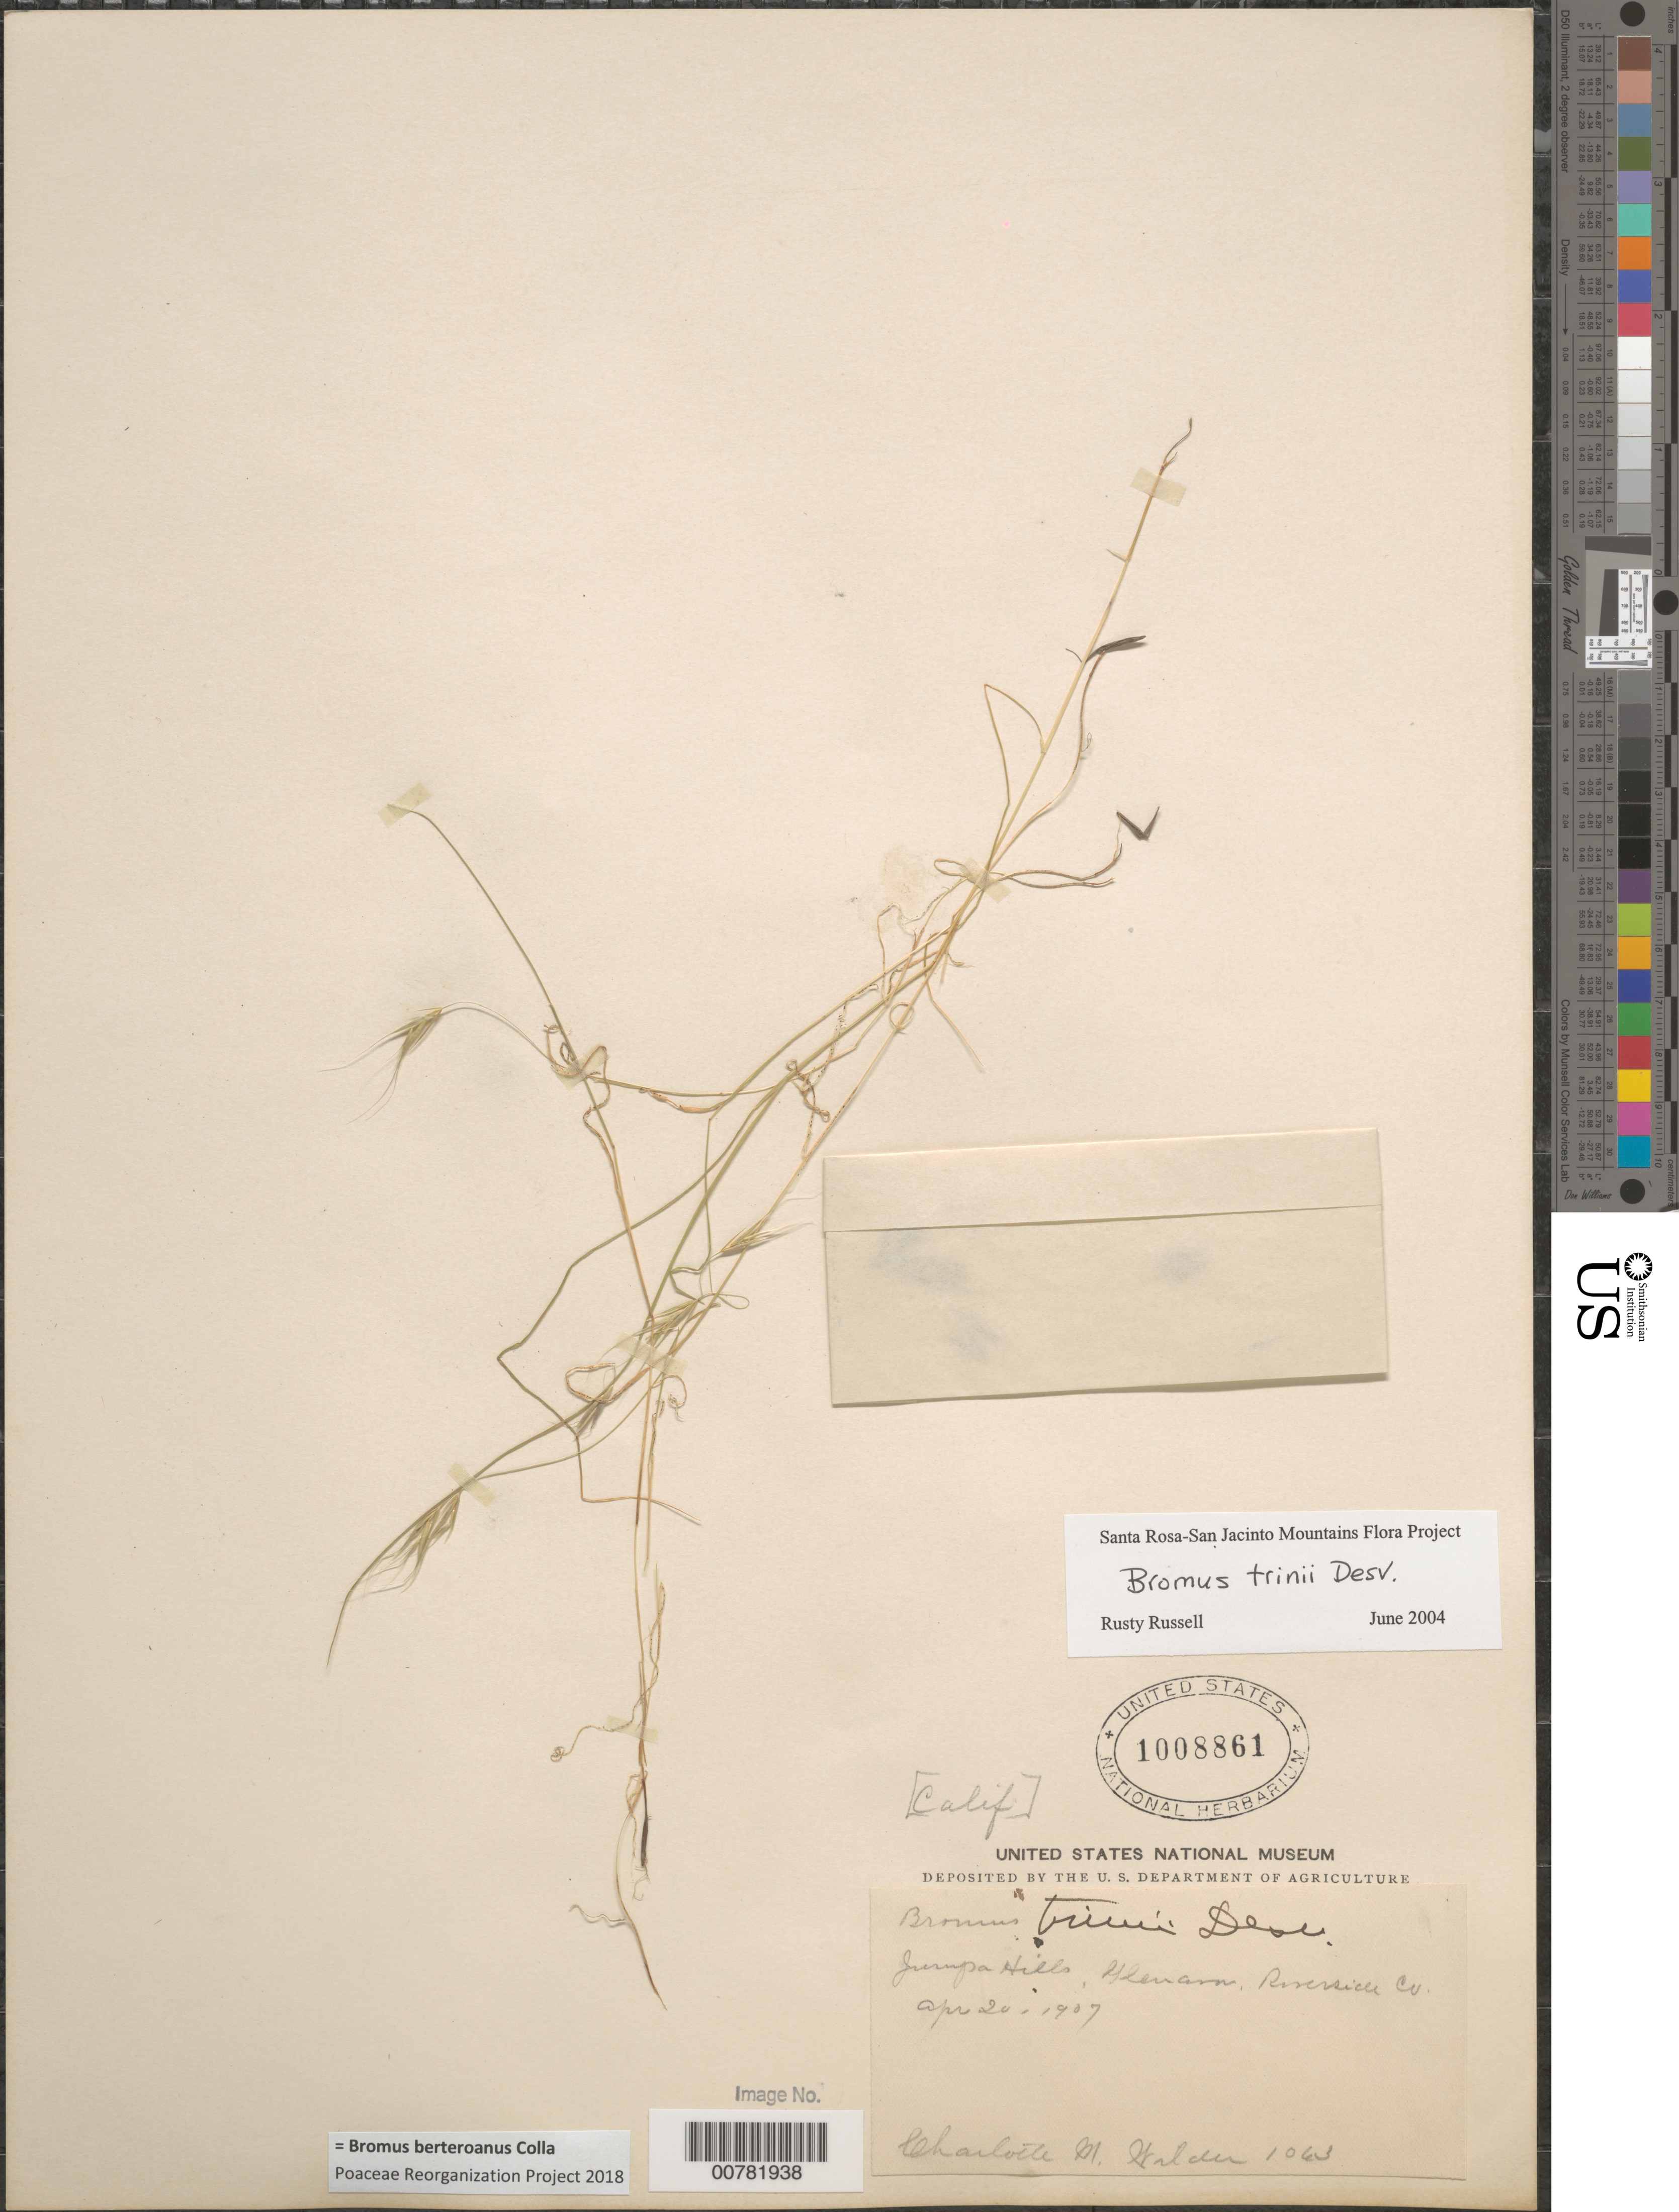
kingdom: Plantae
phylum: Tracheophyta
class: Liliopsida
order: Poales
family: Poaceae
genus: Bromus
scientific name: Bromus berteroanus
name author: Colla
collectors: C. Wilder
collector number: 1063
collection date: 1907-04-20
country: United States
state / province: California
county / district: Riverside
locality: Jurupa Hills, Glenaron, Riverside Co.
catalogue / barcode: US 1008861